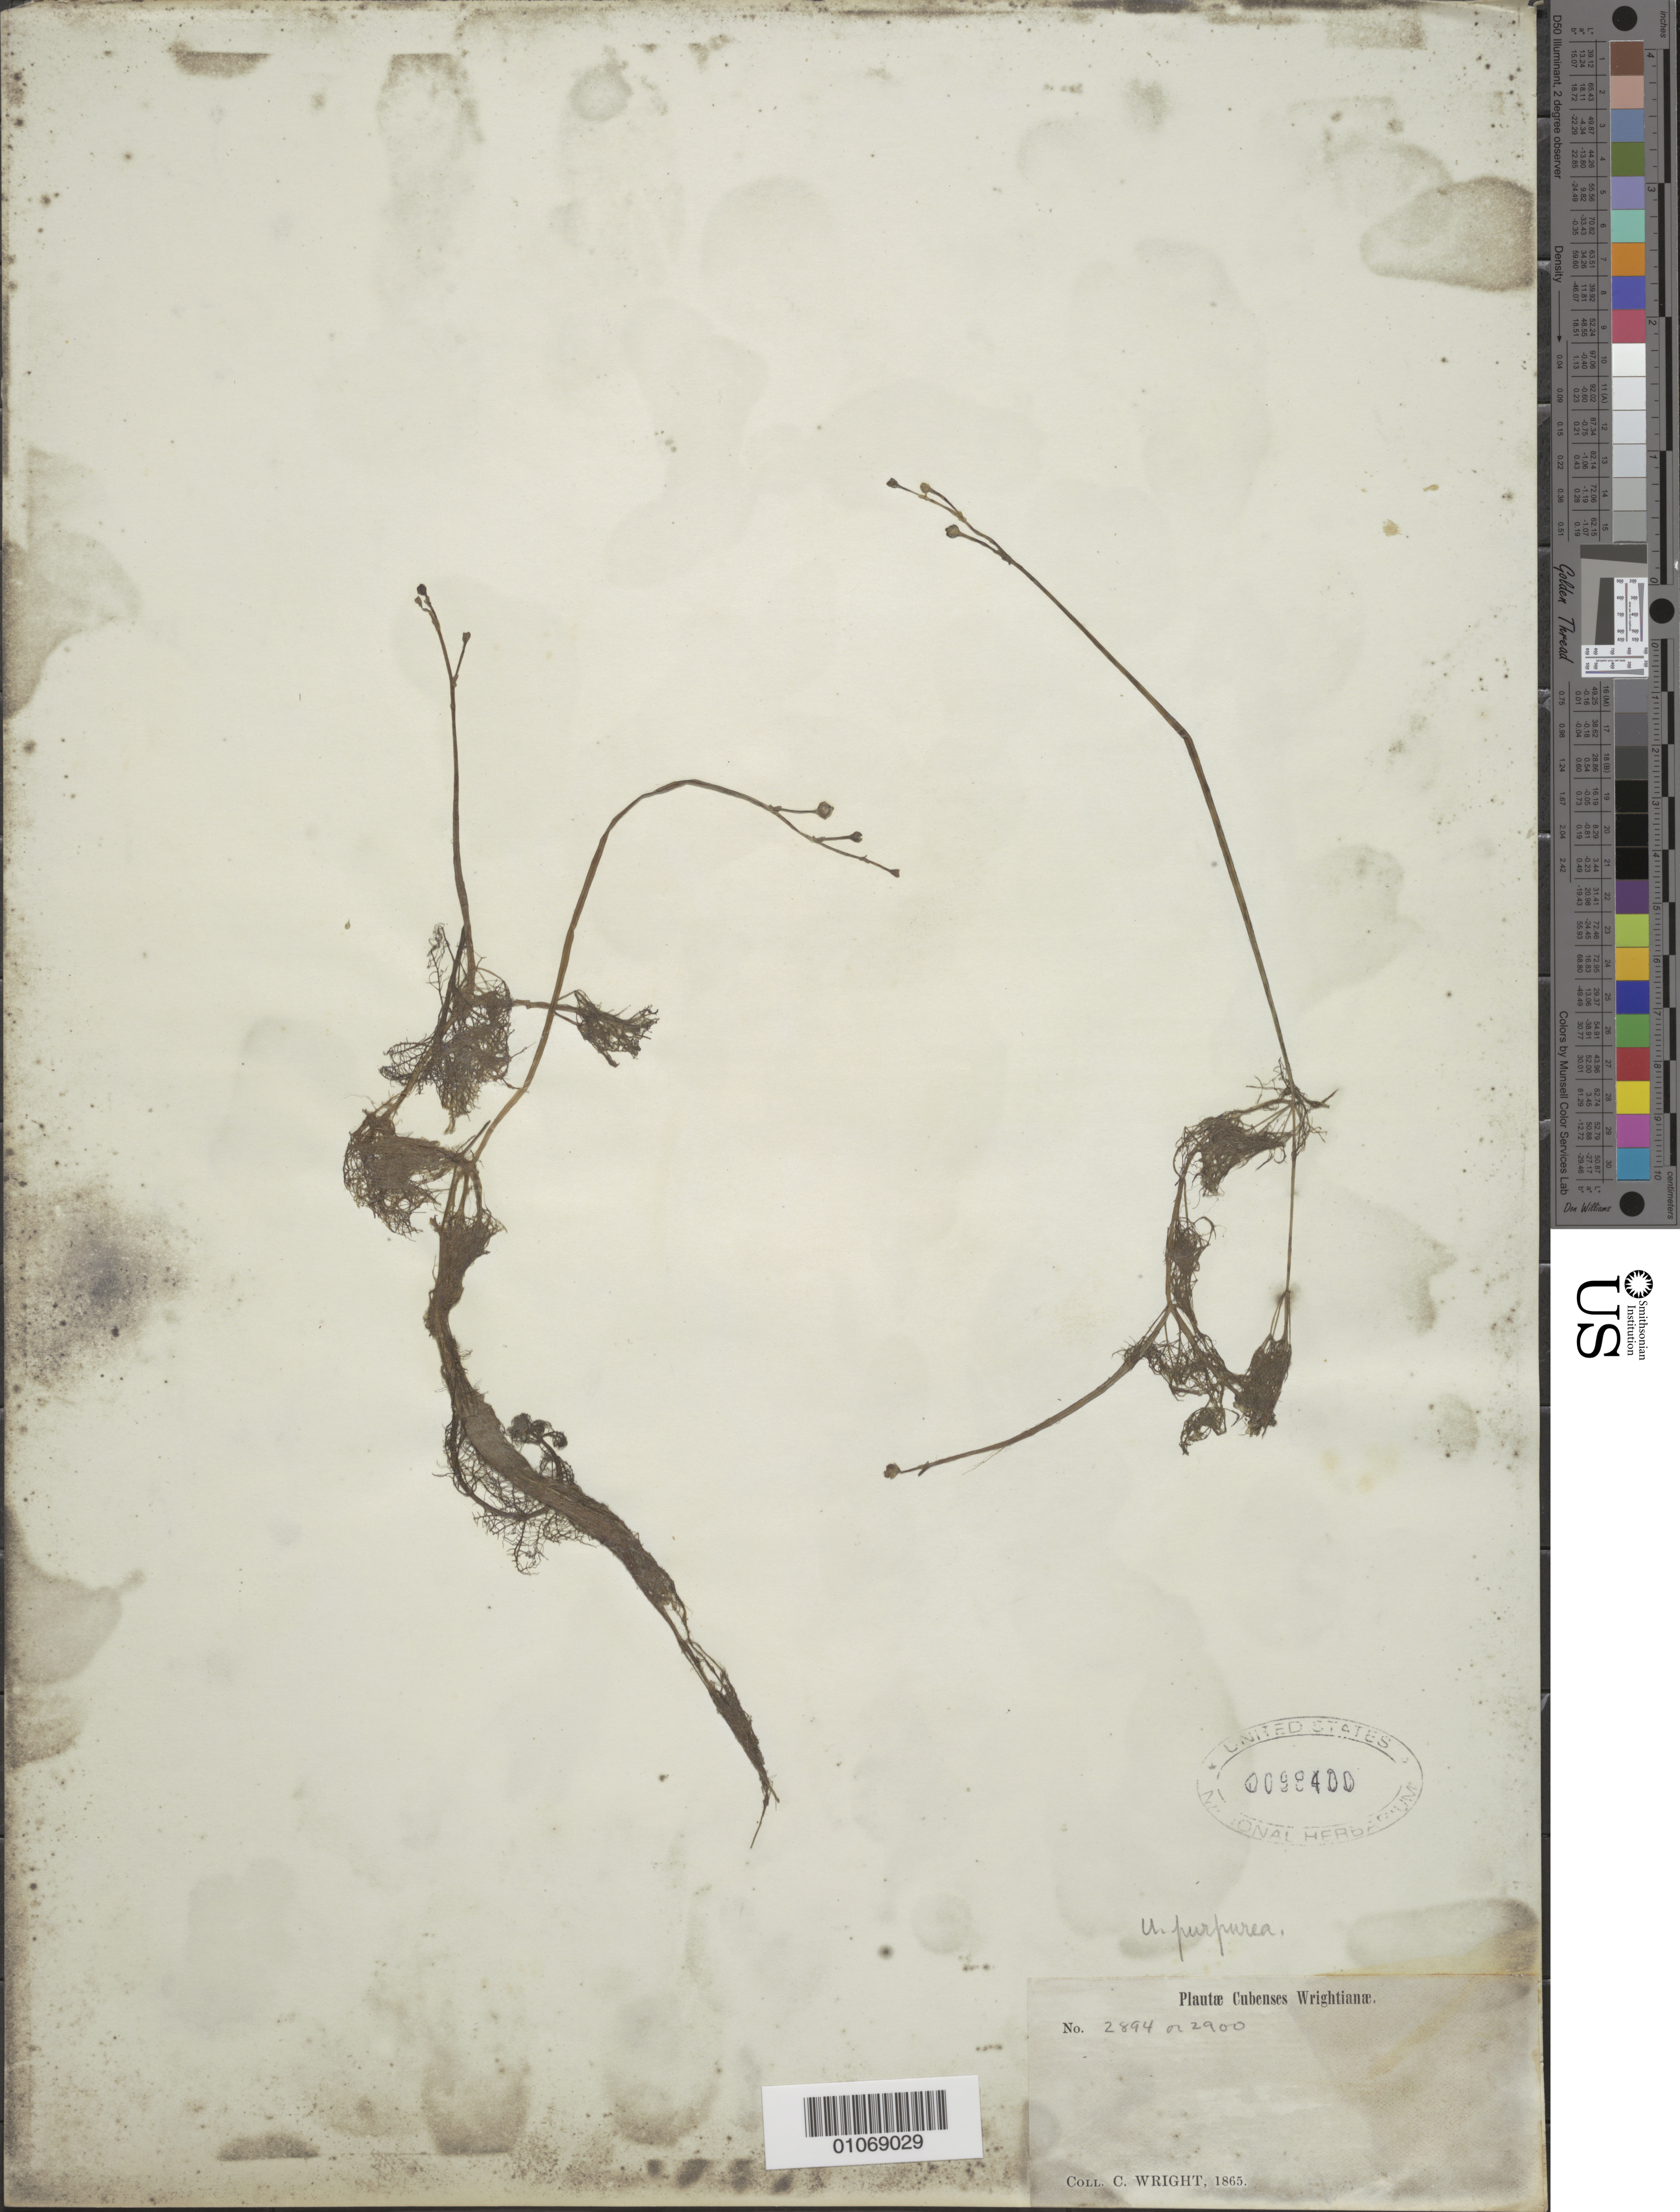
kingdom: Plantae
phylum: Tracheophyta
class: Magnoliopsida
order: Lamiales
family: Lentibulariaceae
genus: Utricularia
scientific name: Utricularia purpurea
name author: Walter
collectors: C. Wright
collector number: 2894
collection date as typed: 01 Jan 1865 to 31 Dec 1865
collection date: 1865-01-01/1865-12-31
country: Cuba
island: Cuba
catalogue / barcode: US 98400